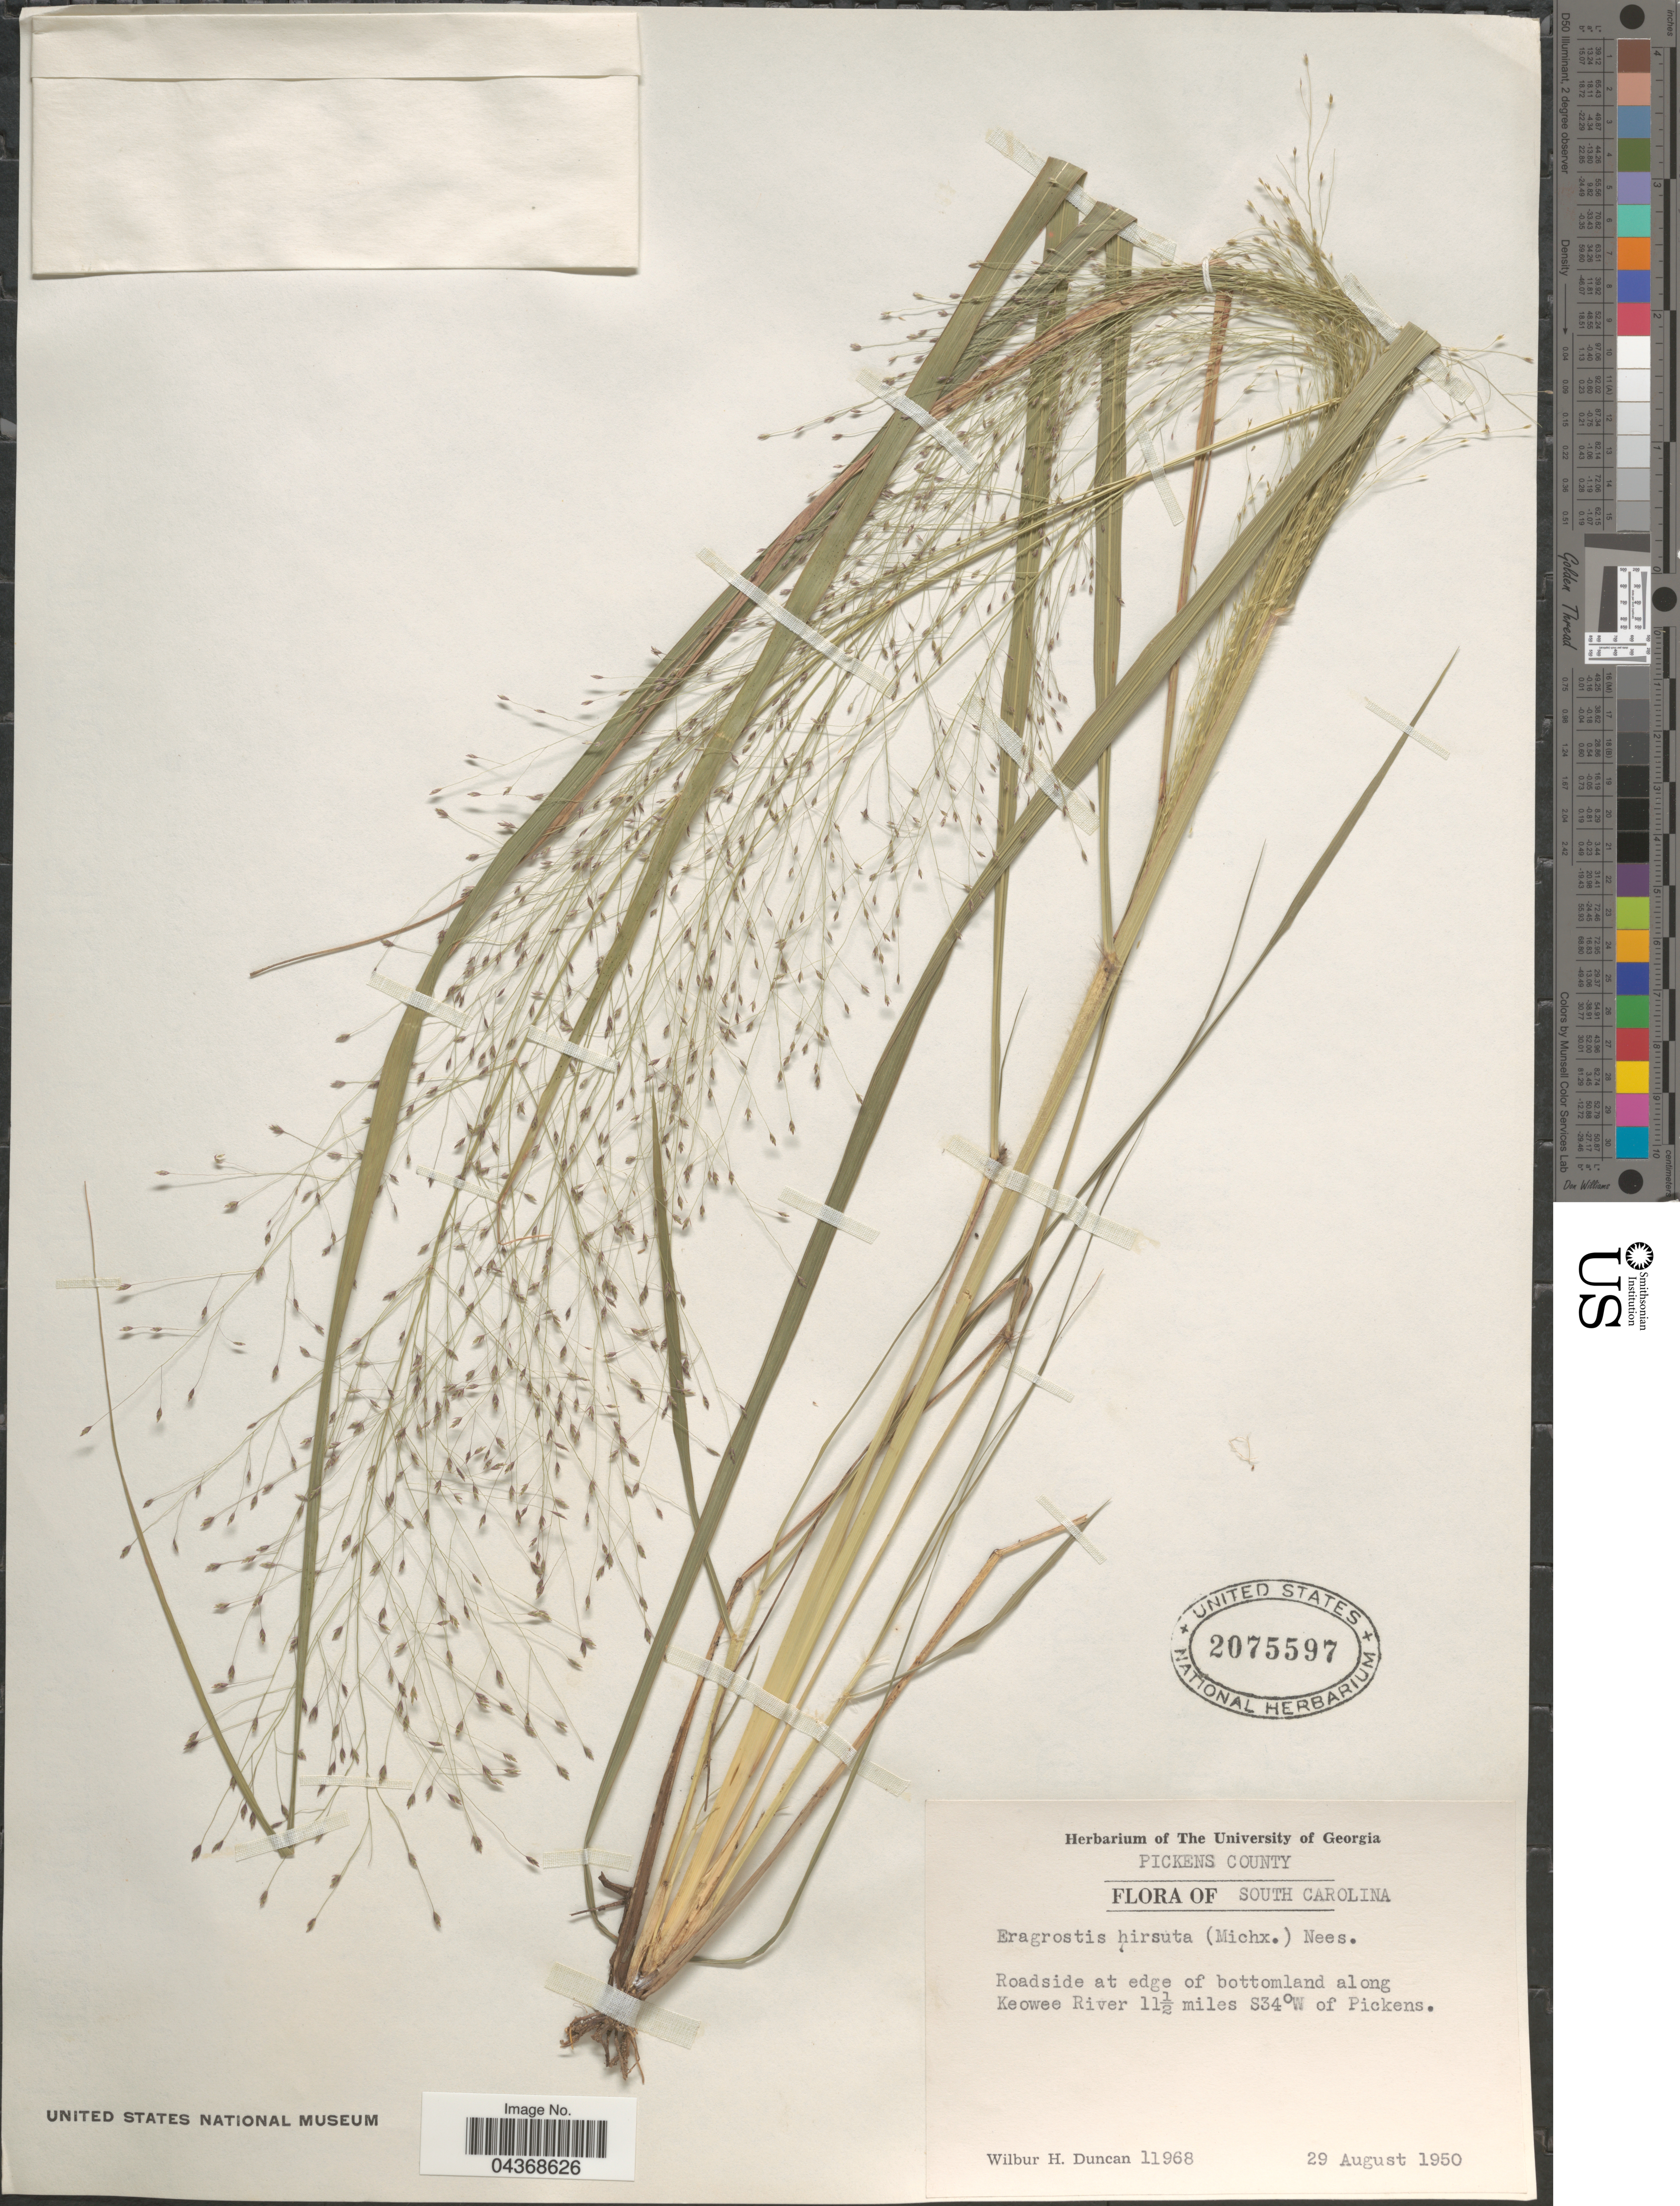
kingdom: Plantae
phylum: Tracheophyta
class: Liliopsida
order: Poales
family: Poaceae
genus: Eragrostis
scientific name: Eragrostis hirsuta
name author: (Michx.) Nees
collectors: W. H. Duncan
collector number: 11968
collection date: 1950-08-29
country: United States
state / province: South Carolina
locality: Pickens County. Roadside at edge of bottomland along Keowee River 11½ miles S34°W of Pickens.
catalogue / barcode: US 2075597